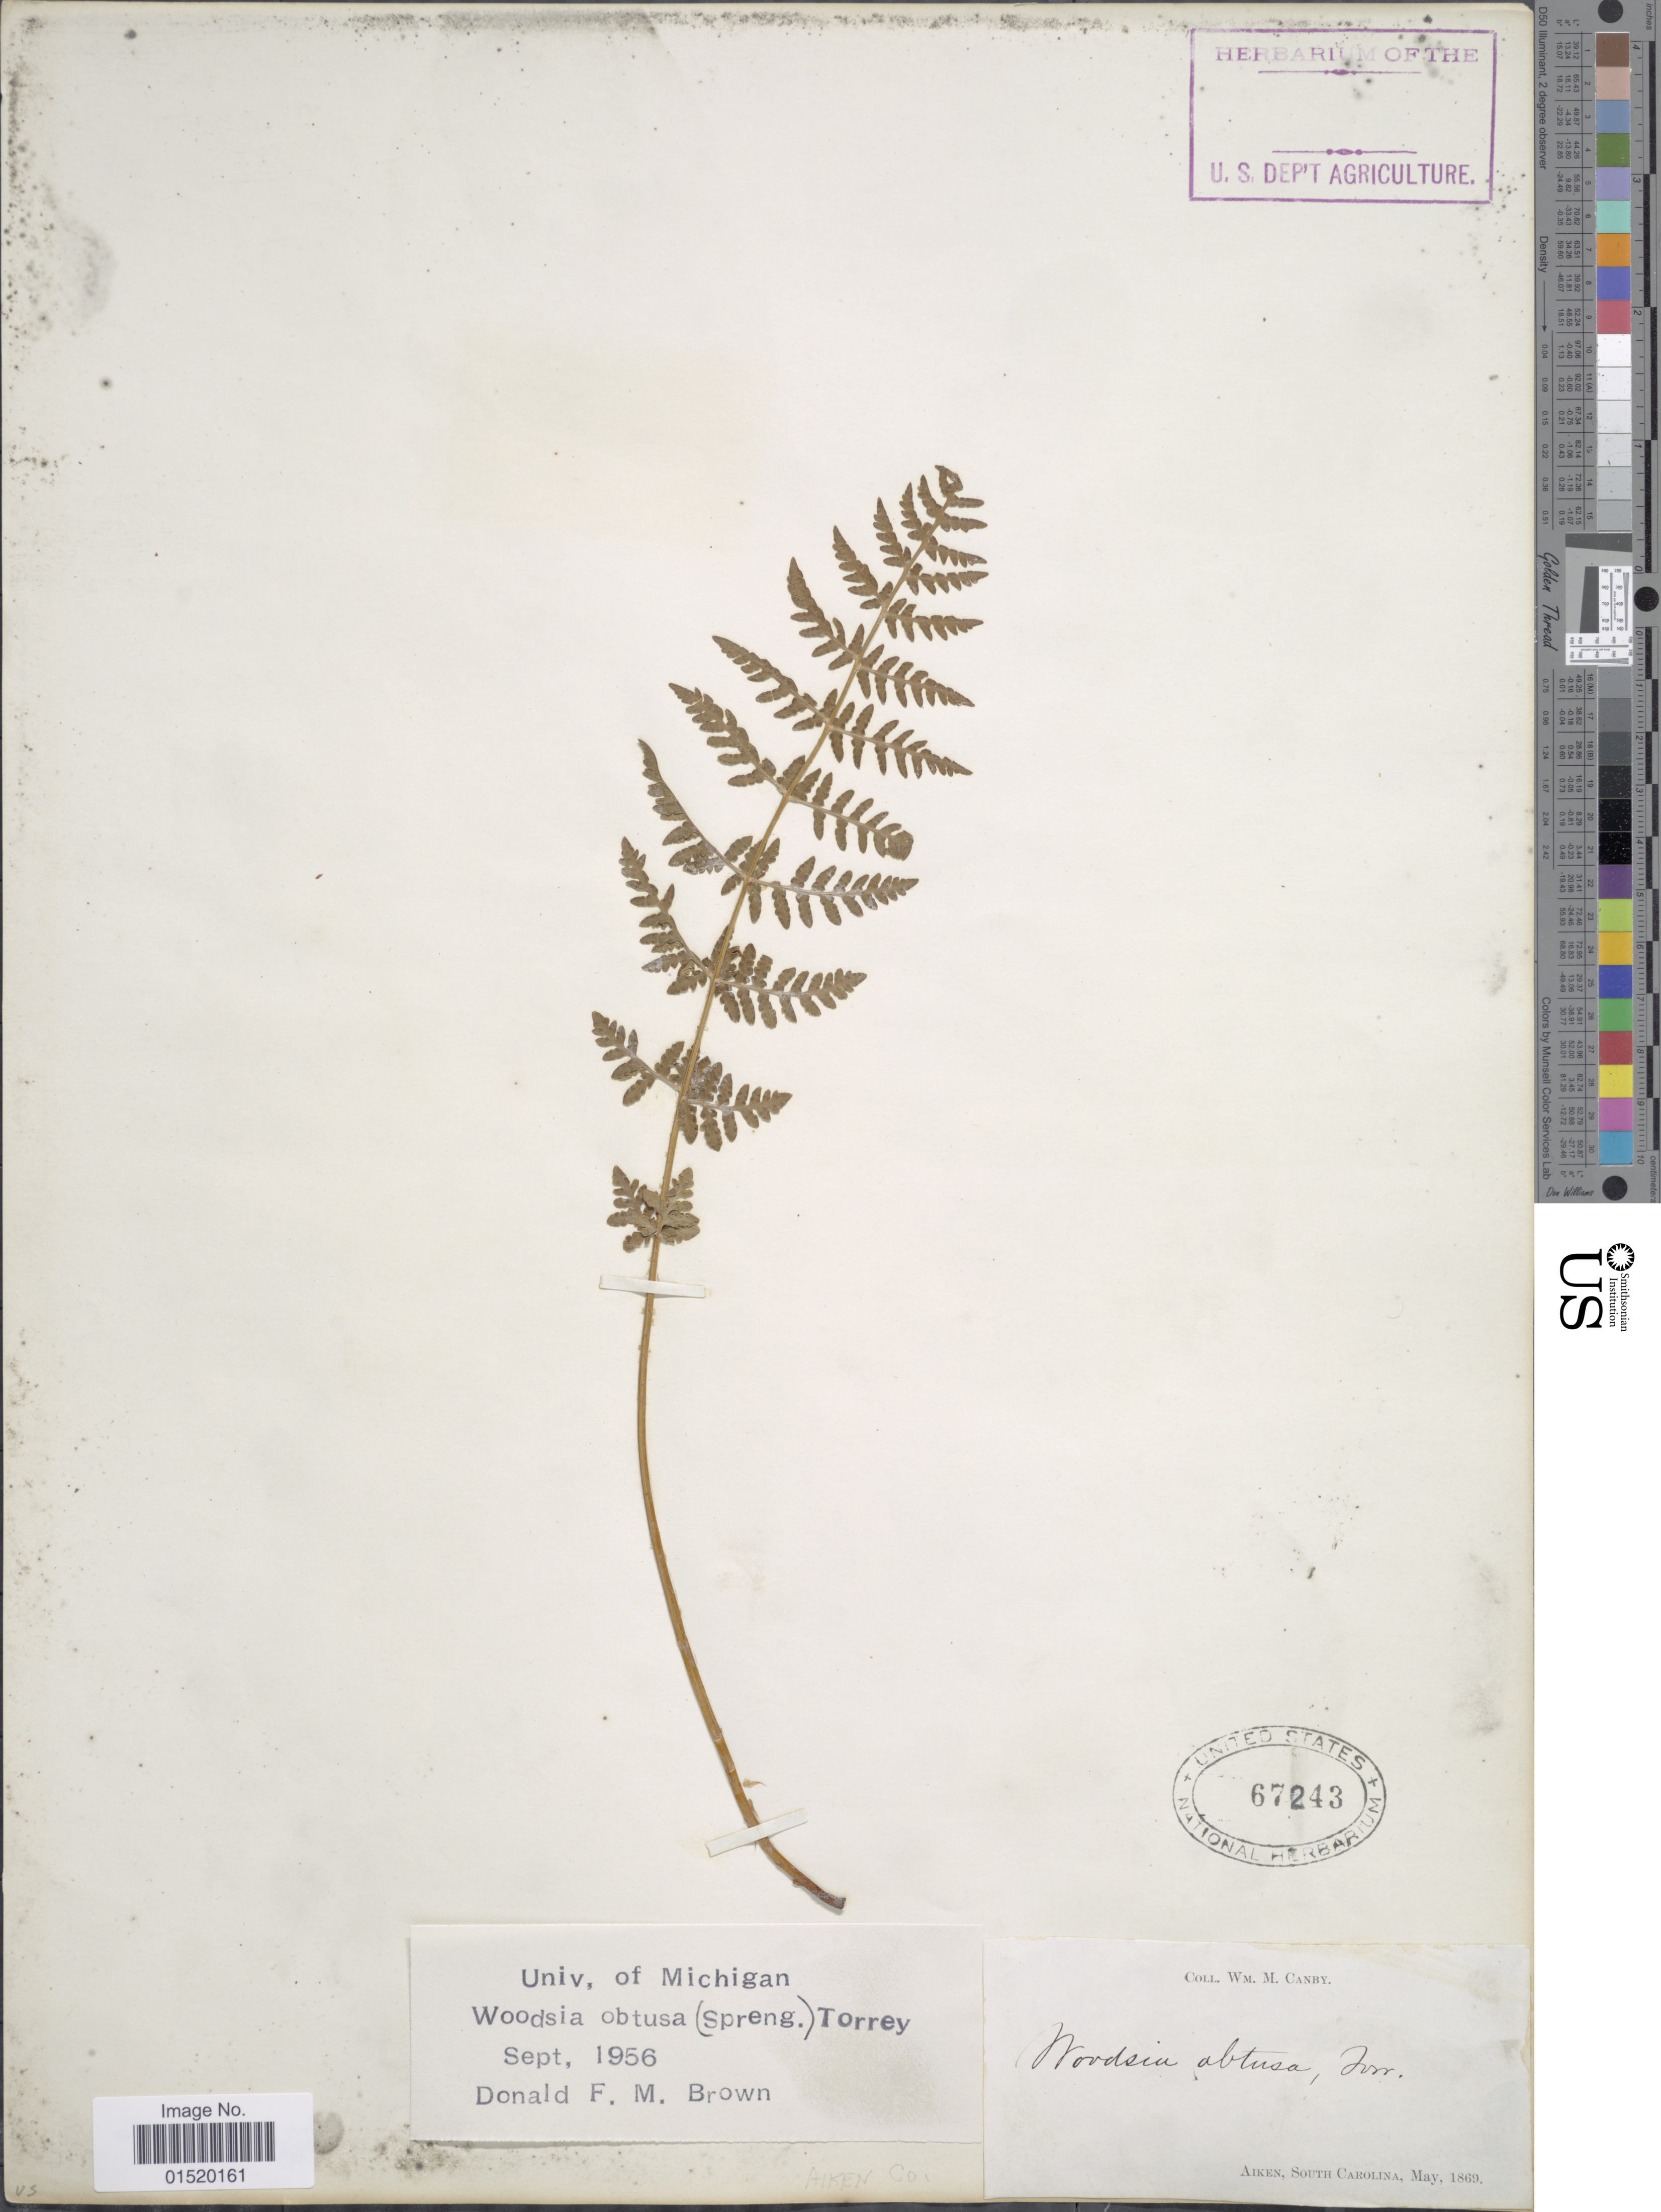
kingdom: Plantae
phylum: Tracheophyta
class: Polypodiopsida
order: Polypodiales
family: Woodsiaceae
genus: Woodsia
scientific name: Woodsia obtusa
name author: (Spreng.) Torr.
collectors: W. M. Canby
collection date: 1869-05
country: United States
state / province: South Carolina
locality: Aiken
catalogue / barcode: US 67243